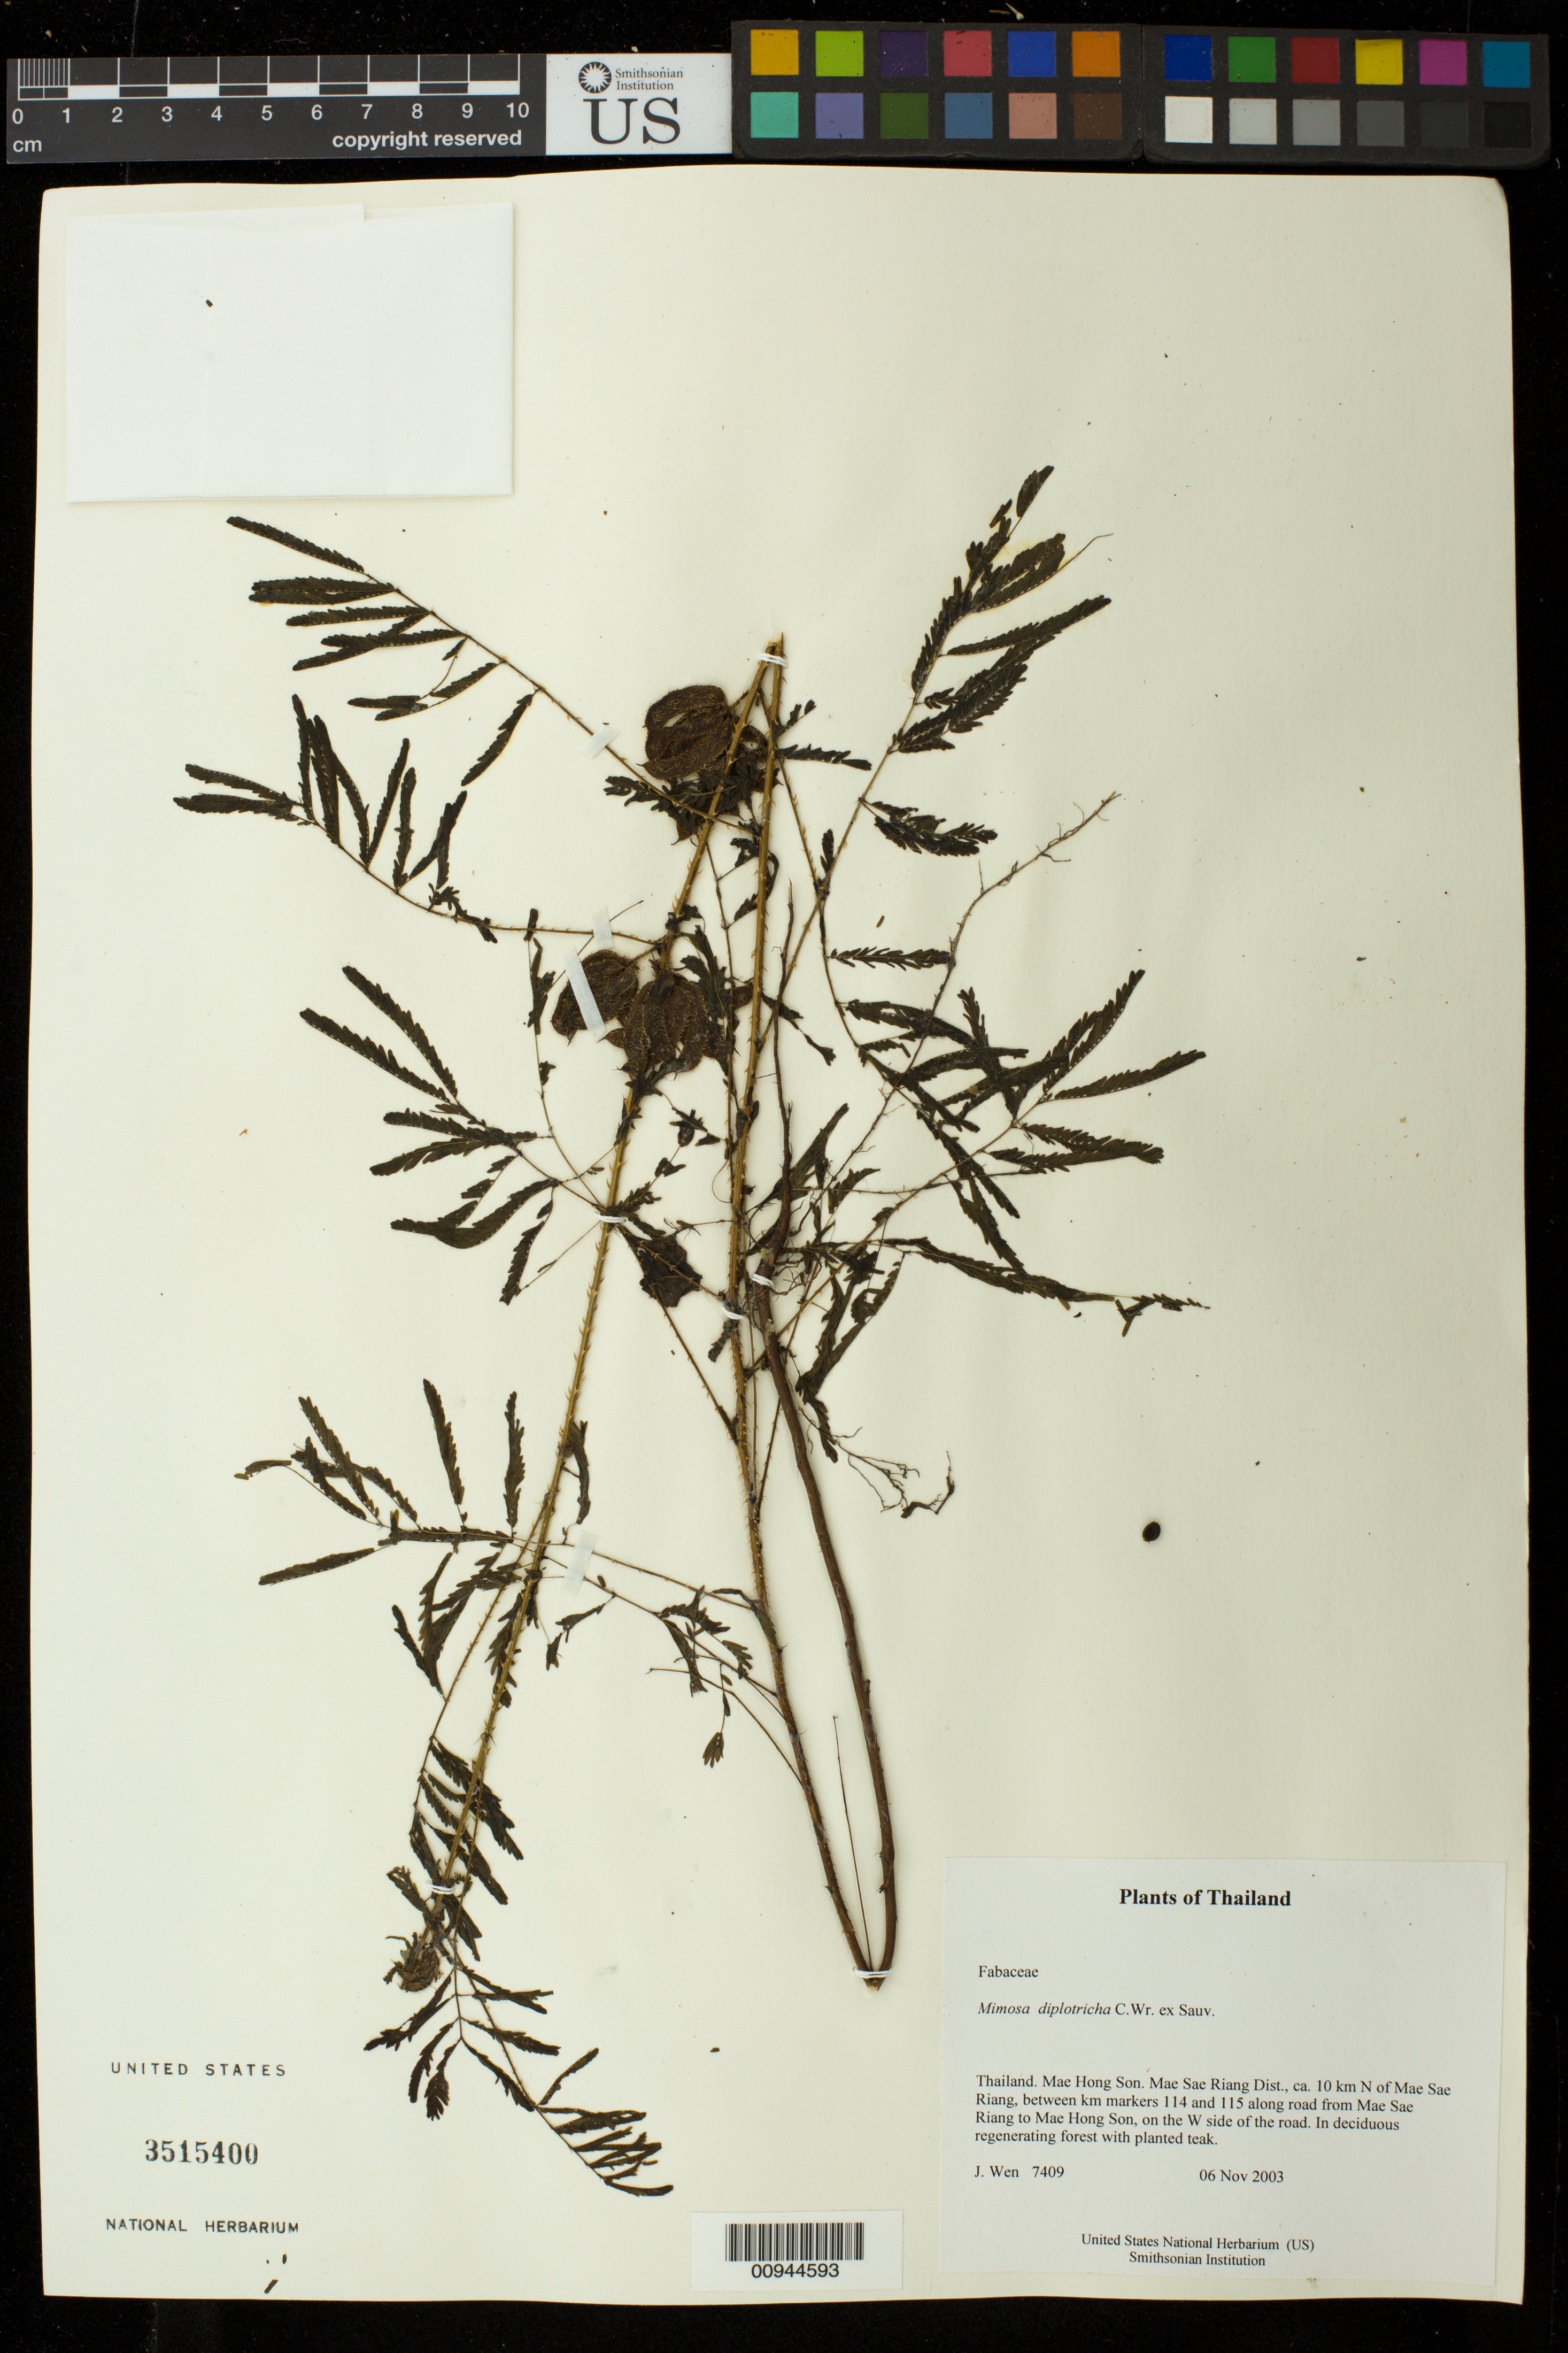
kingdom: Plantae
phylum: Tracheophyta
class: Magnoliopsida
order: Fabales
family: Fabaceae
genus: Mimosa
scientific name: Mimosa diplotricha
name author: C. Wright in Sauvalle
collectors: J. Wen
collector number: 7409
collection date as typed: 06 Nov 2003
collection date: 2003-11-06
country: Thailand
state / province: Mae Hong Son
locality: Mae Sae Riang Dist., ca. 10 km N of Mae Sae Riang, between km markers 114 and 115 along road from Mae Sae Riang to Mae Hong Son, on the W side of the road.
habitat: In deciduous regenerating forest with planted teak.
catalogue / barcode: US 3515400